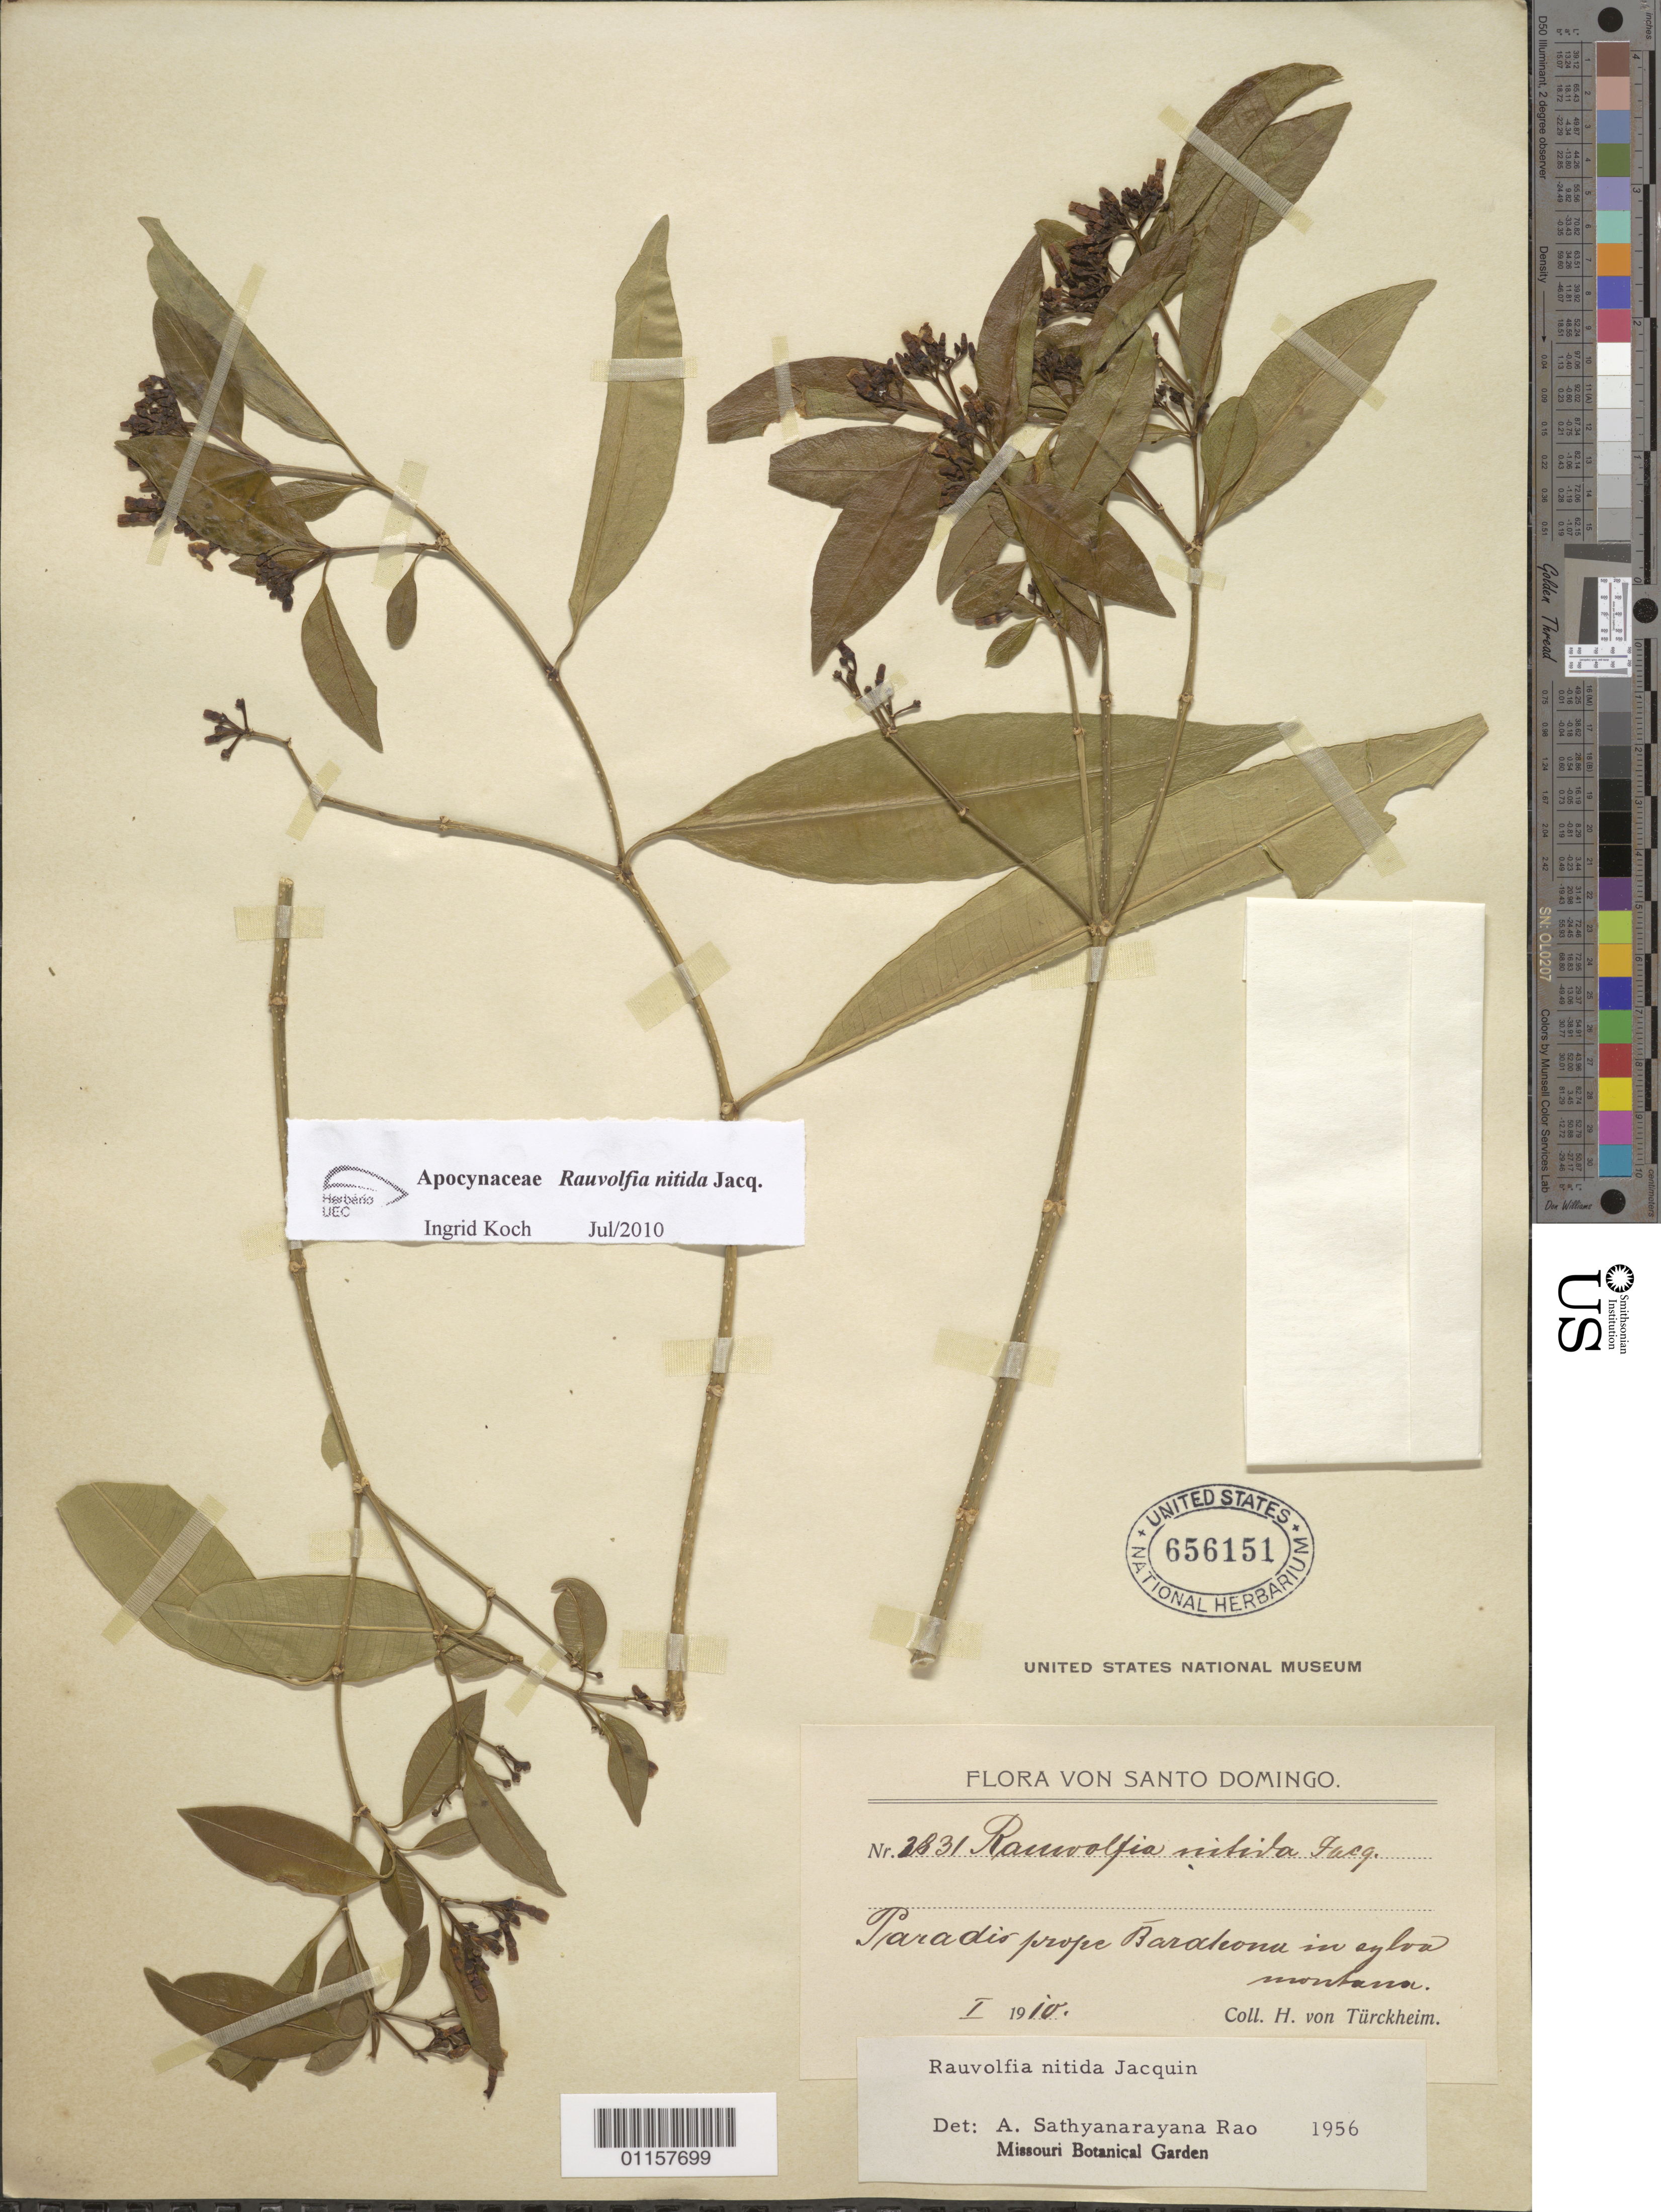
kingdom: Plantae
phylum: Tracheophyta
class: Magnoliopsida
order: Gentianales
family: Apocynaceae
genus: Rauvolfia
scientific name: Rauvolfia nitida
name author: Jacq.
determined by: Koch, I.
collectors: H. von Türckheim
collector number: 3831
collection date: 1910-01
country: Dominican Republic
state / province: Barahona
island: Hispaniola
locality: Paradis.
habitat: In sylva montana.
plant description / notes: Collector number blurred -- could be 2831.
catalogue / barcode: US 656151